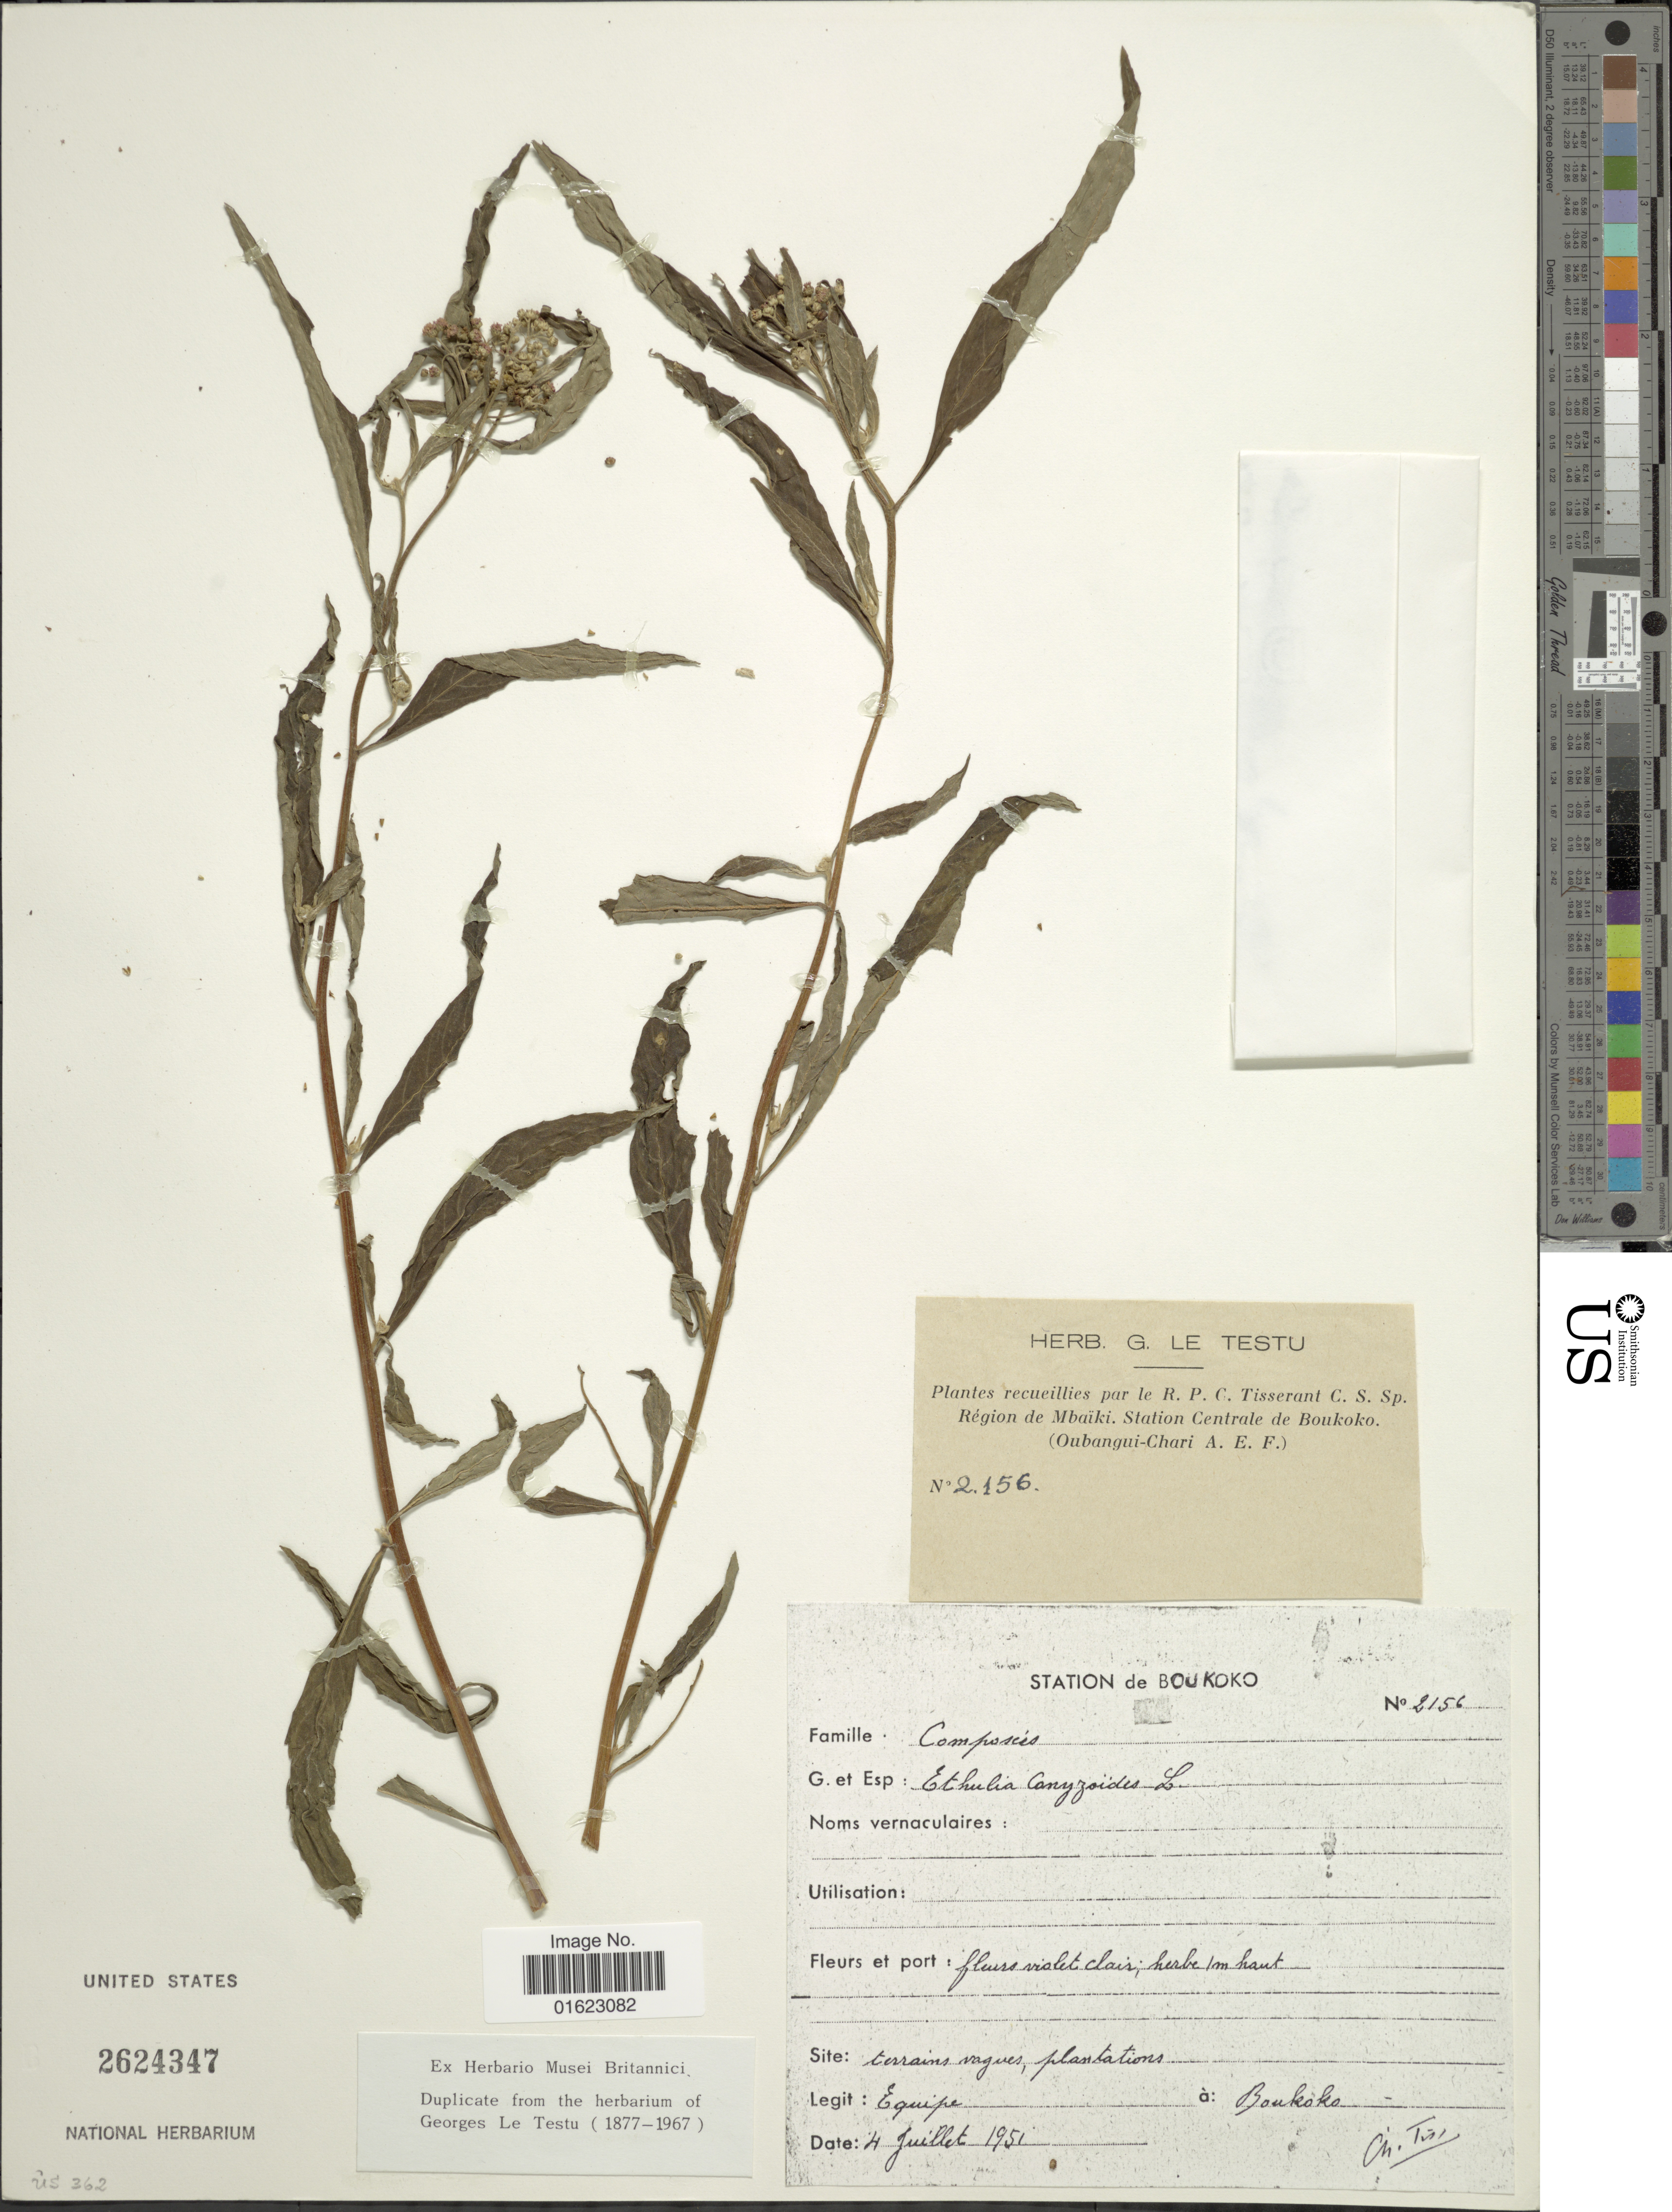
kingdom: Plantae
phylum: Tracheophyta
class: Magnoliopsida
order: Asterales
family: Asteraceae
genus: Ethulia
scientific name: Ethulia conyzoides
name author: L. f.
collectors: Equipe a Boukoko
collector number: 2156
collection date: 1951-07-04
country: Central African Republic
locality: Terrains, vagues, planations, Boukoko, Mbaiki, Station Centrale de Boukoko (Oubangui-Chari A. E. F.).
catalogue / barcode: US 2624347